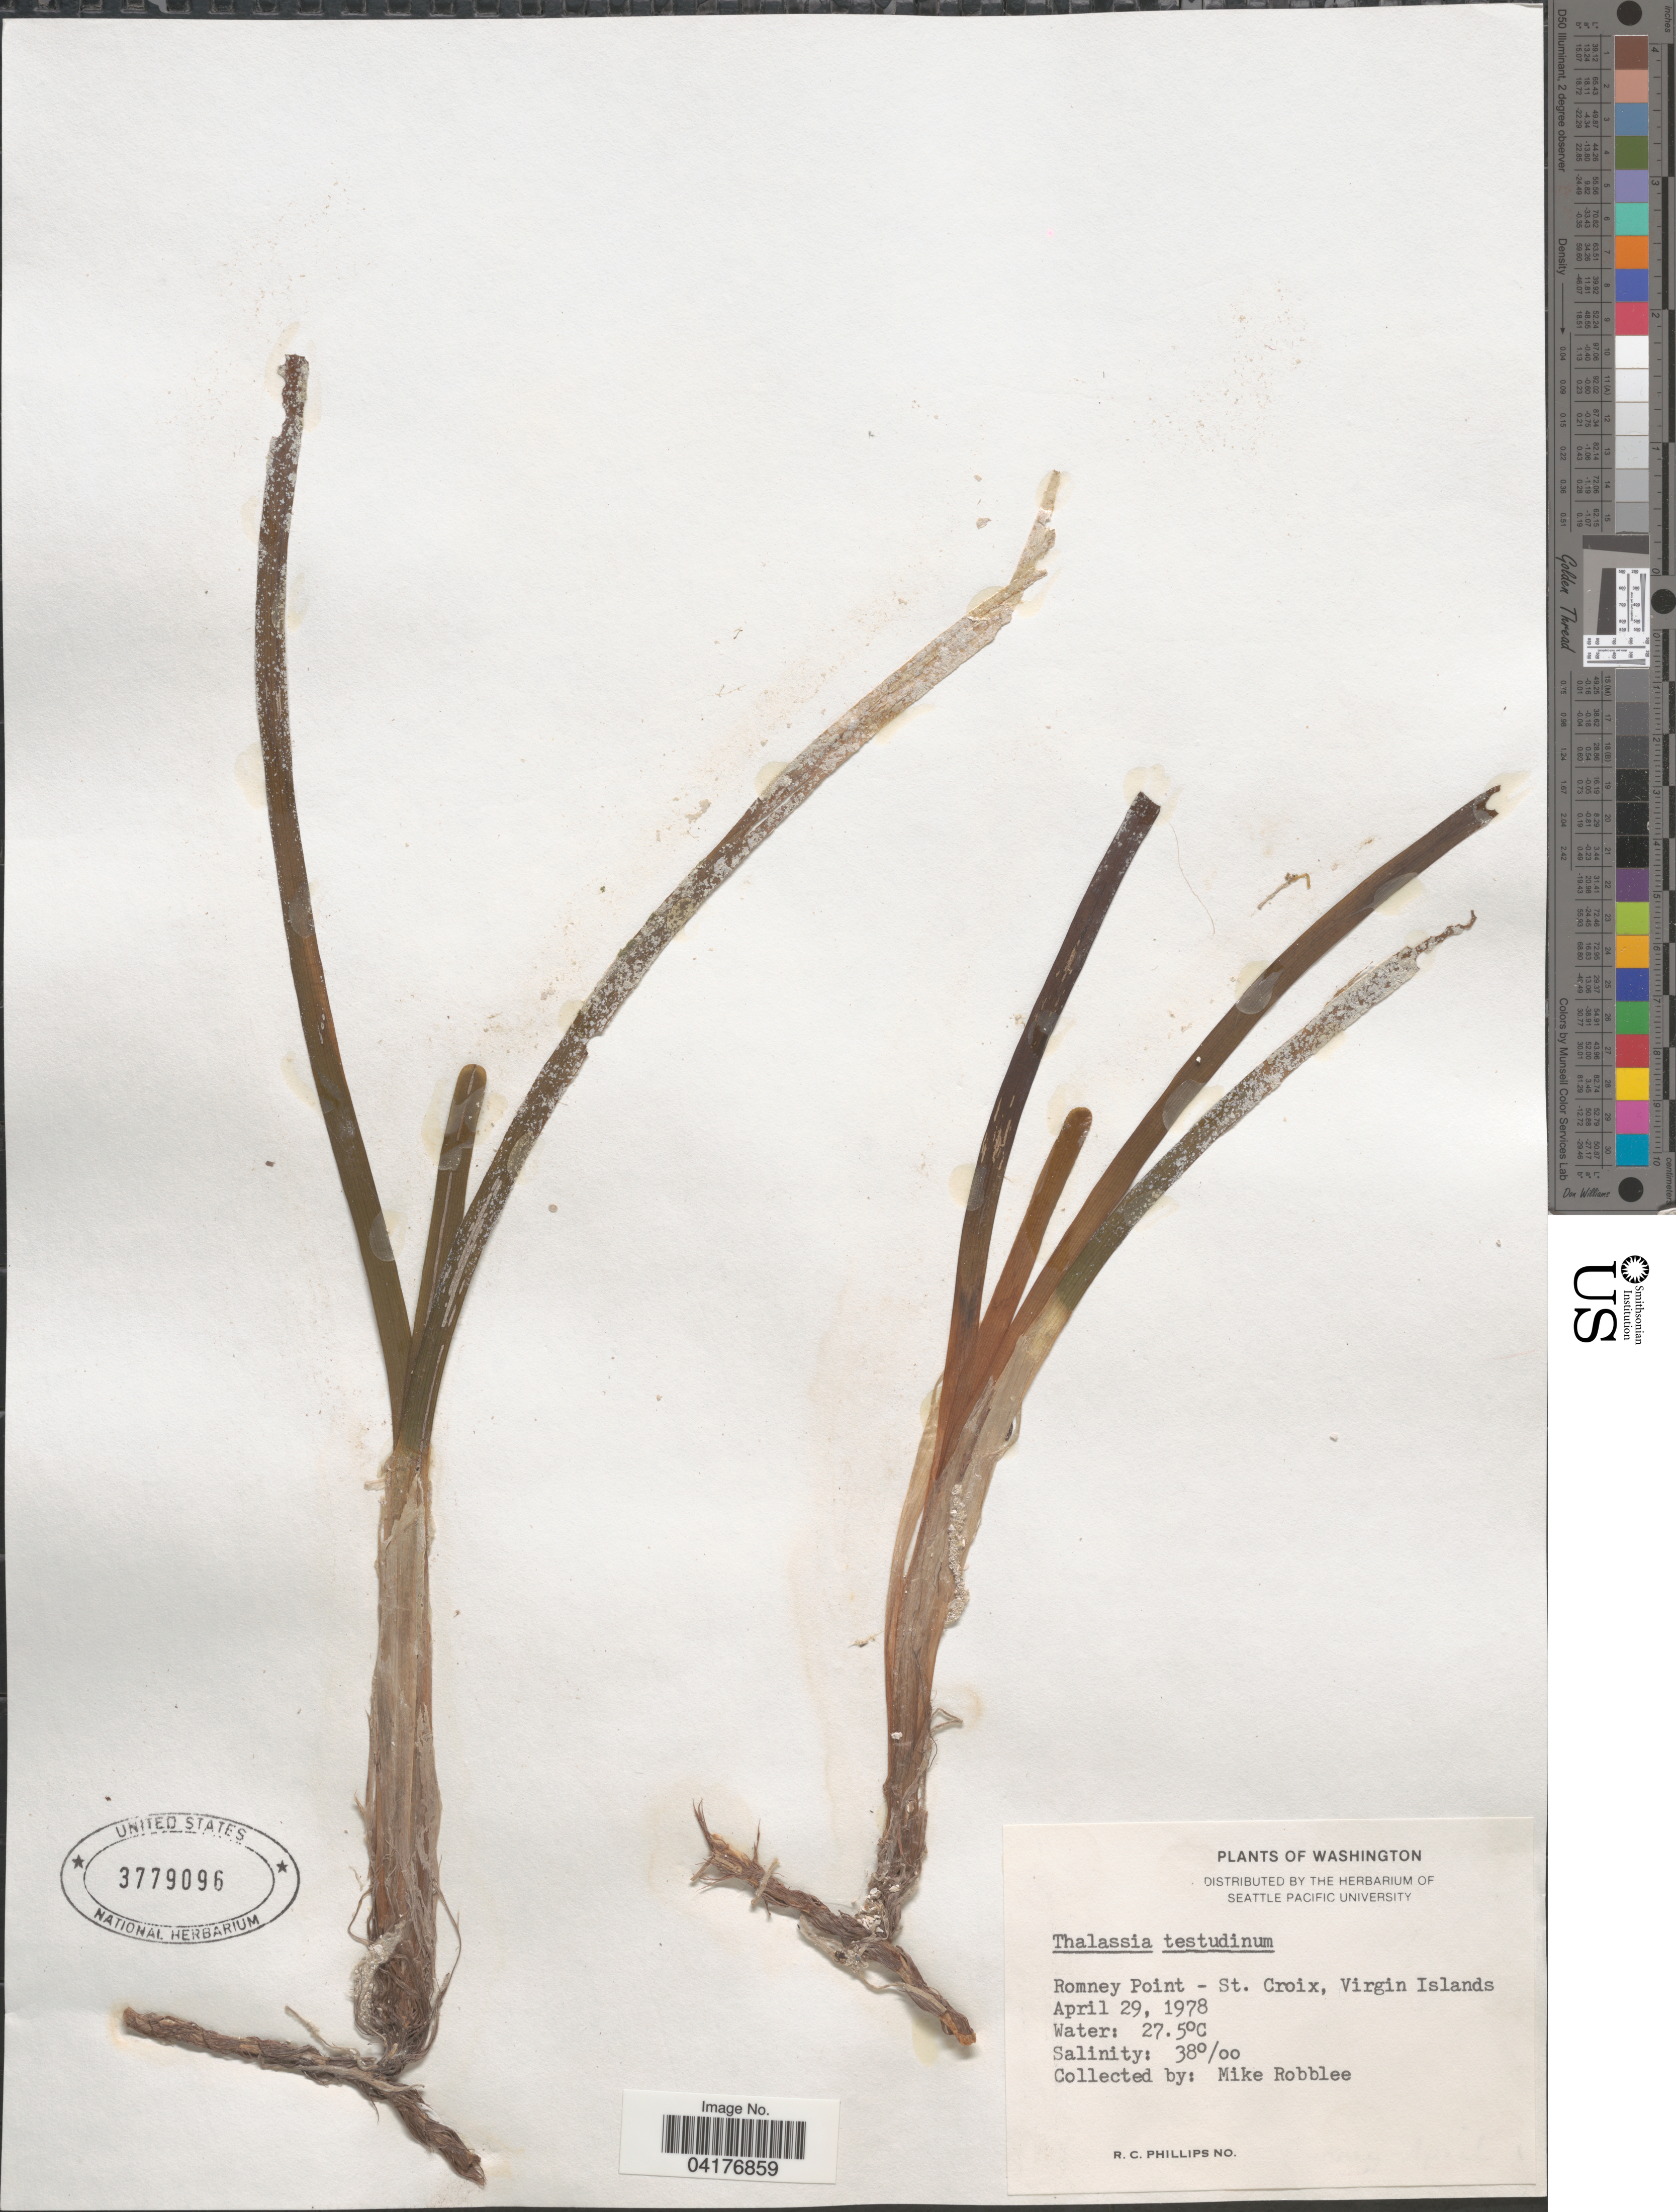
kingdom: Plantae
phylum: Tracheophyta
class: Liliopsida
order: Alismatales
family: Hydrocharitaceae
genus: Thalassia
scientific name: Thalassia testudinum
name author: Banks & Sol. ex K.D. Koenig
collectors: M. Robblee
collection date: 1978-04-29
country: U.S. Virgin Islands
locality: Romney Point - St. Croix, Virgin Islands.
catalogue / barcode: US 3779096